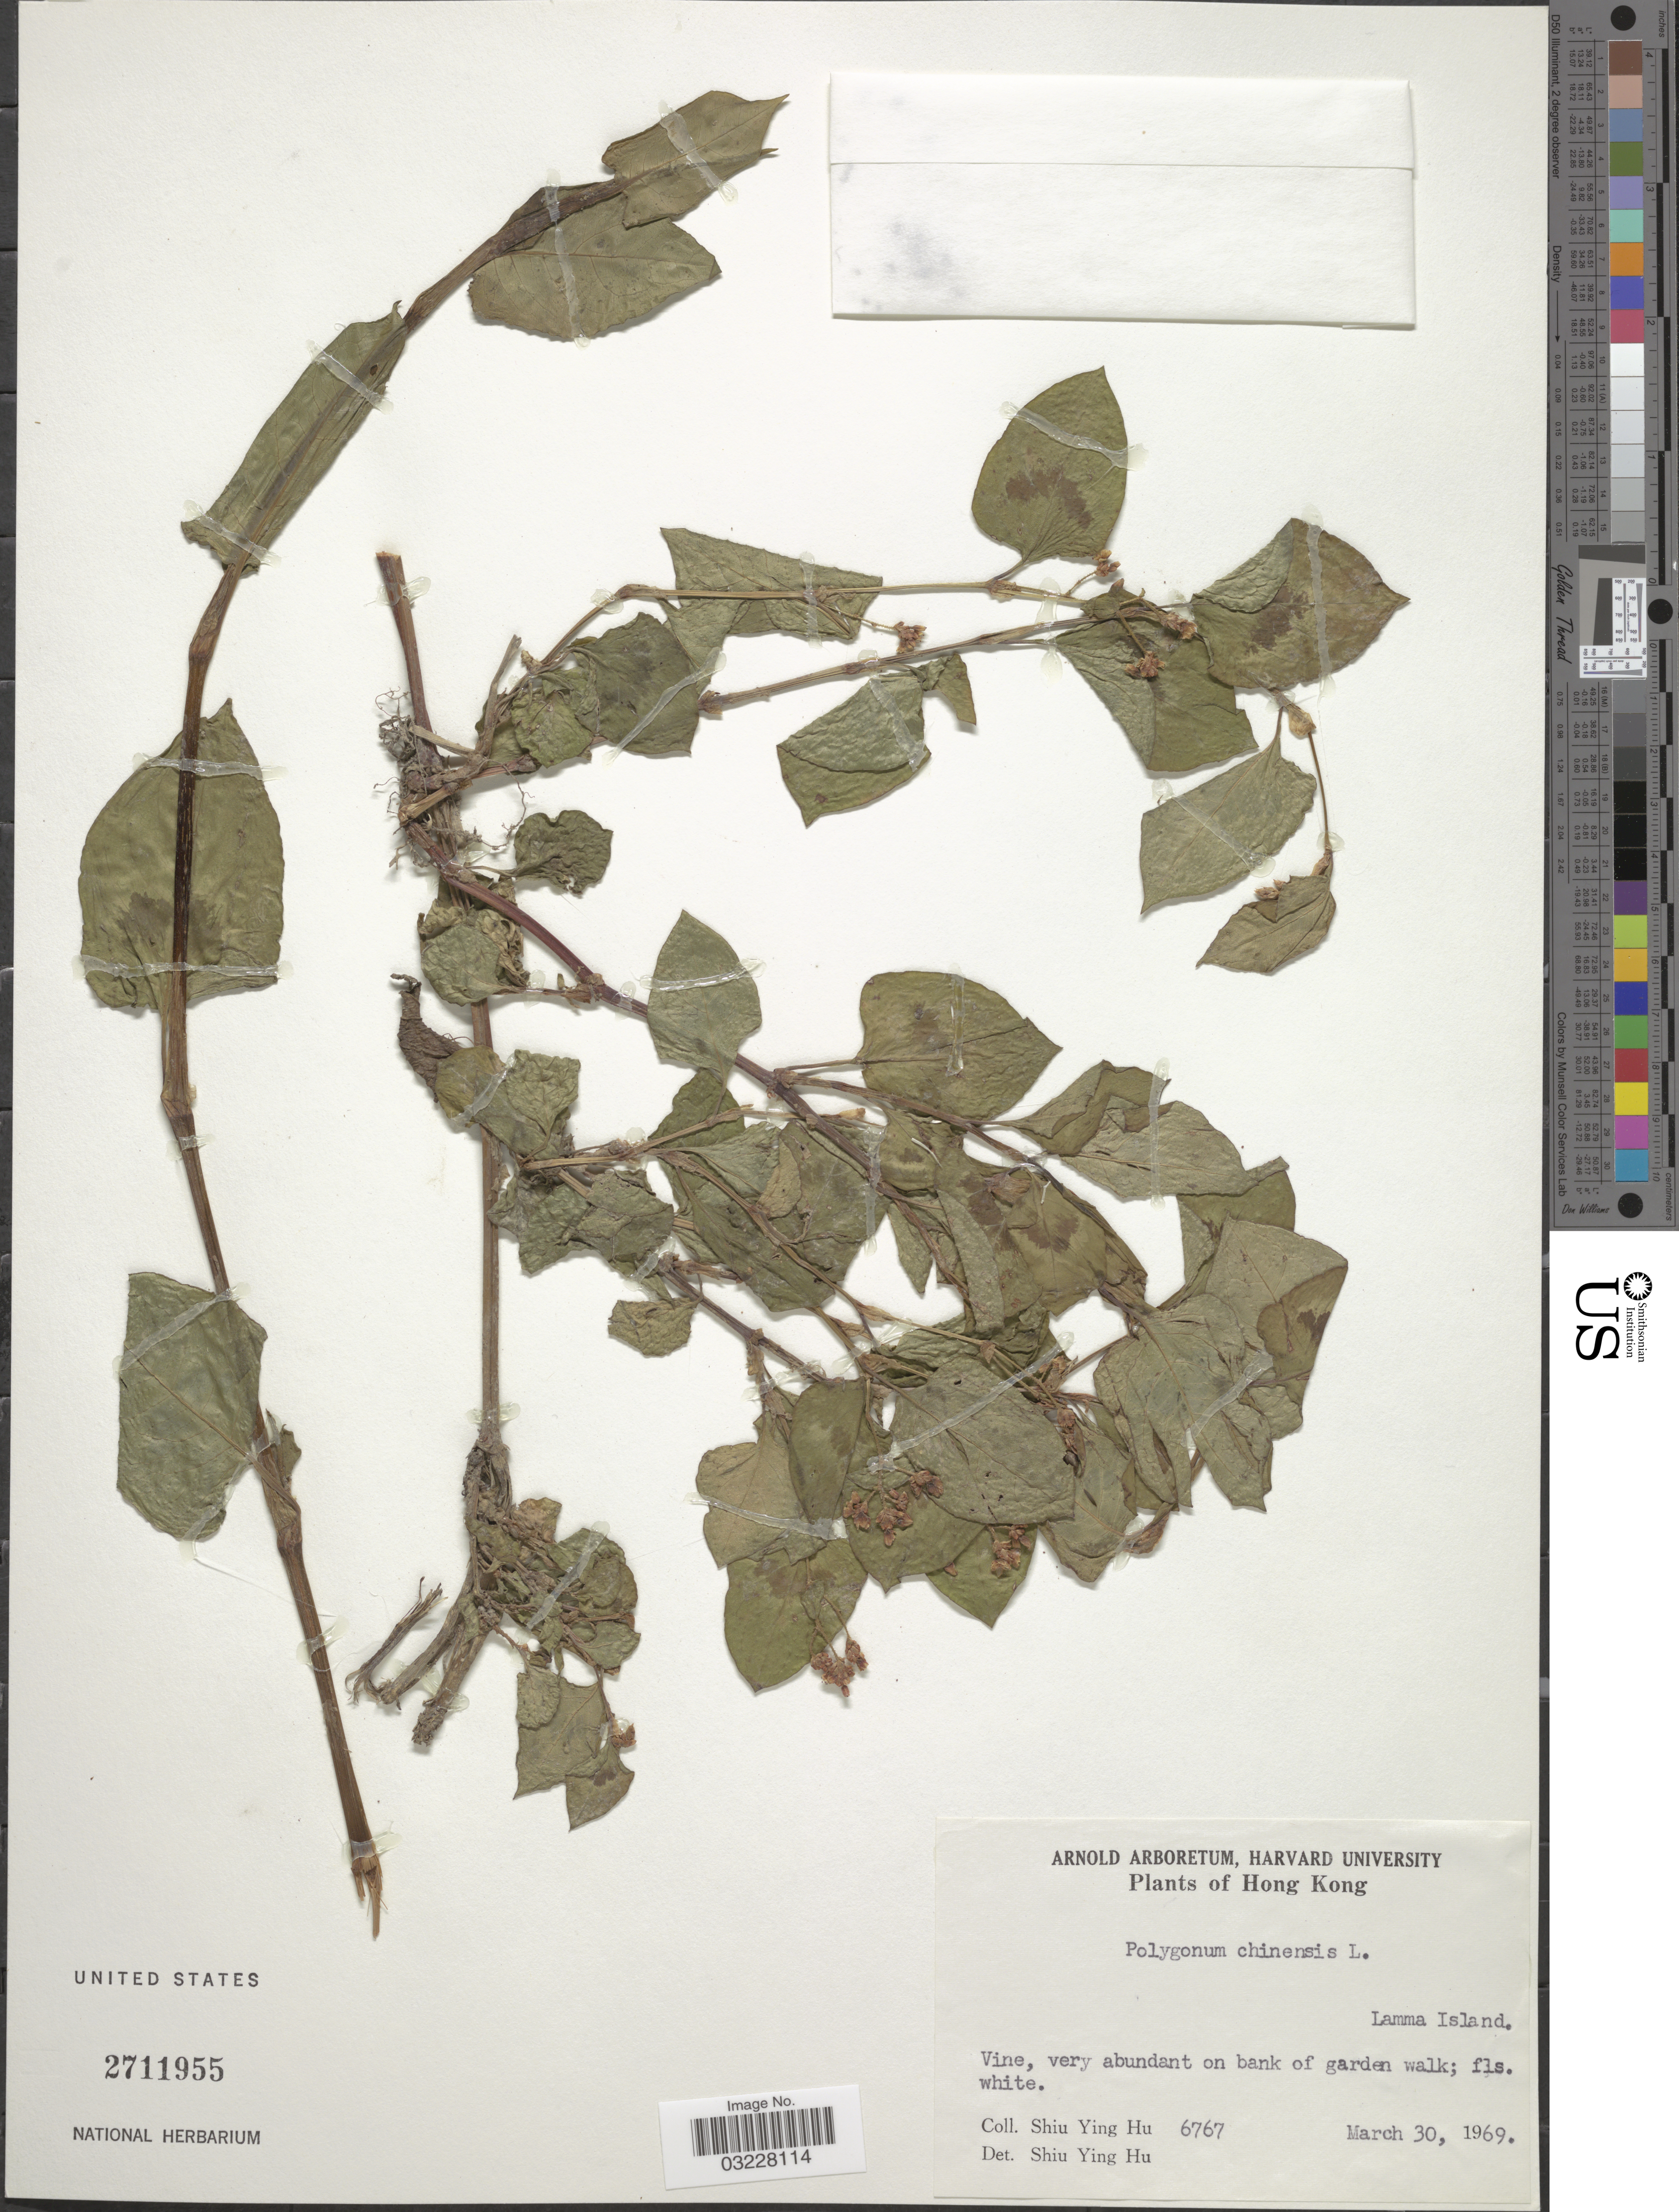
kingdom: Plantae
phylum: Tracheophyta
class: Magnoliopsida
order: Caryophyllales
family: Polygonaceae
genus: Polygonum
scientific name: Polygonum chinense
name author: L.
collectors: S. Y. Hu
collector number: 6767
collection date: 1969-03-30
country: China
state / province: Hong Kong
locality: Lamma Island.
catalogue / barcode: US 2711955